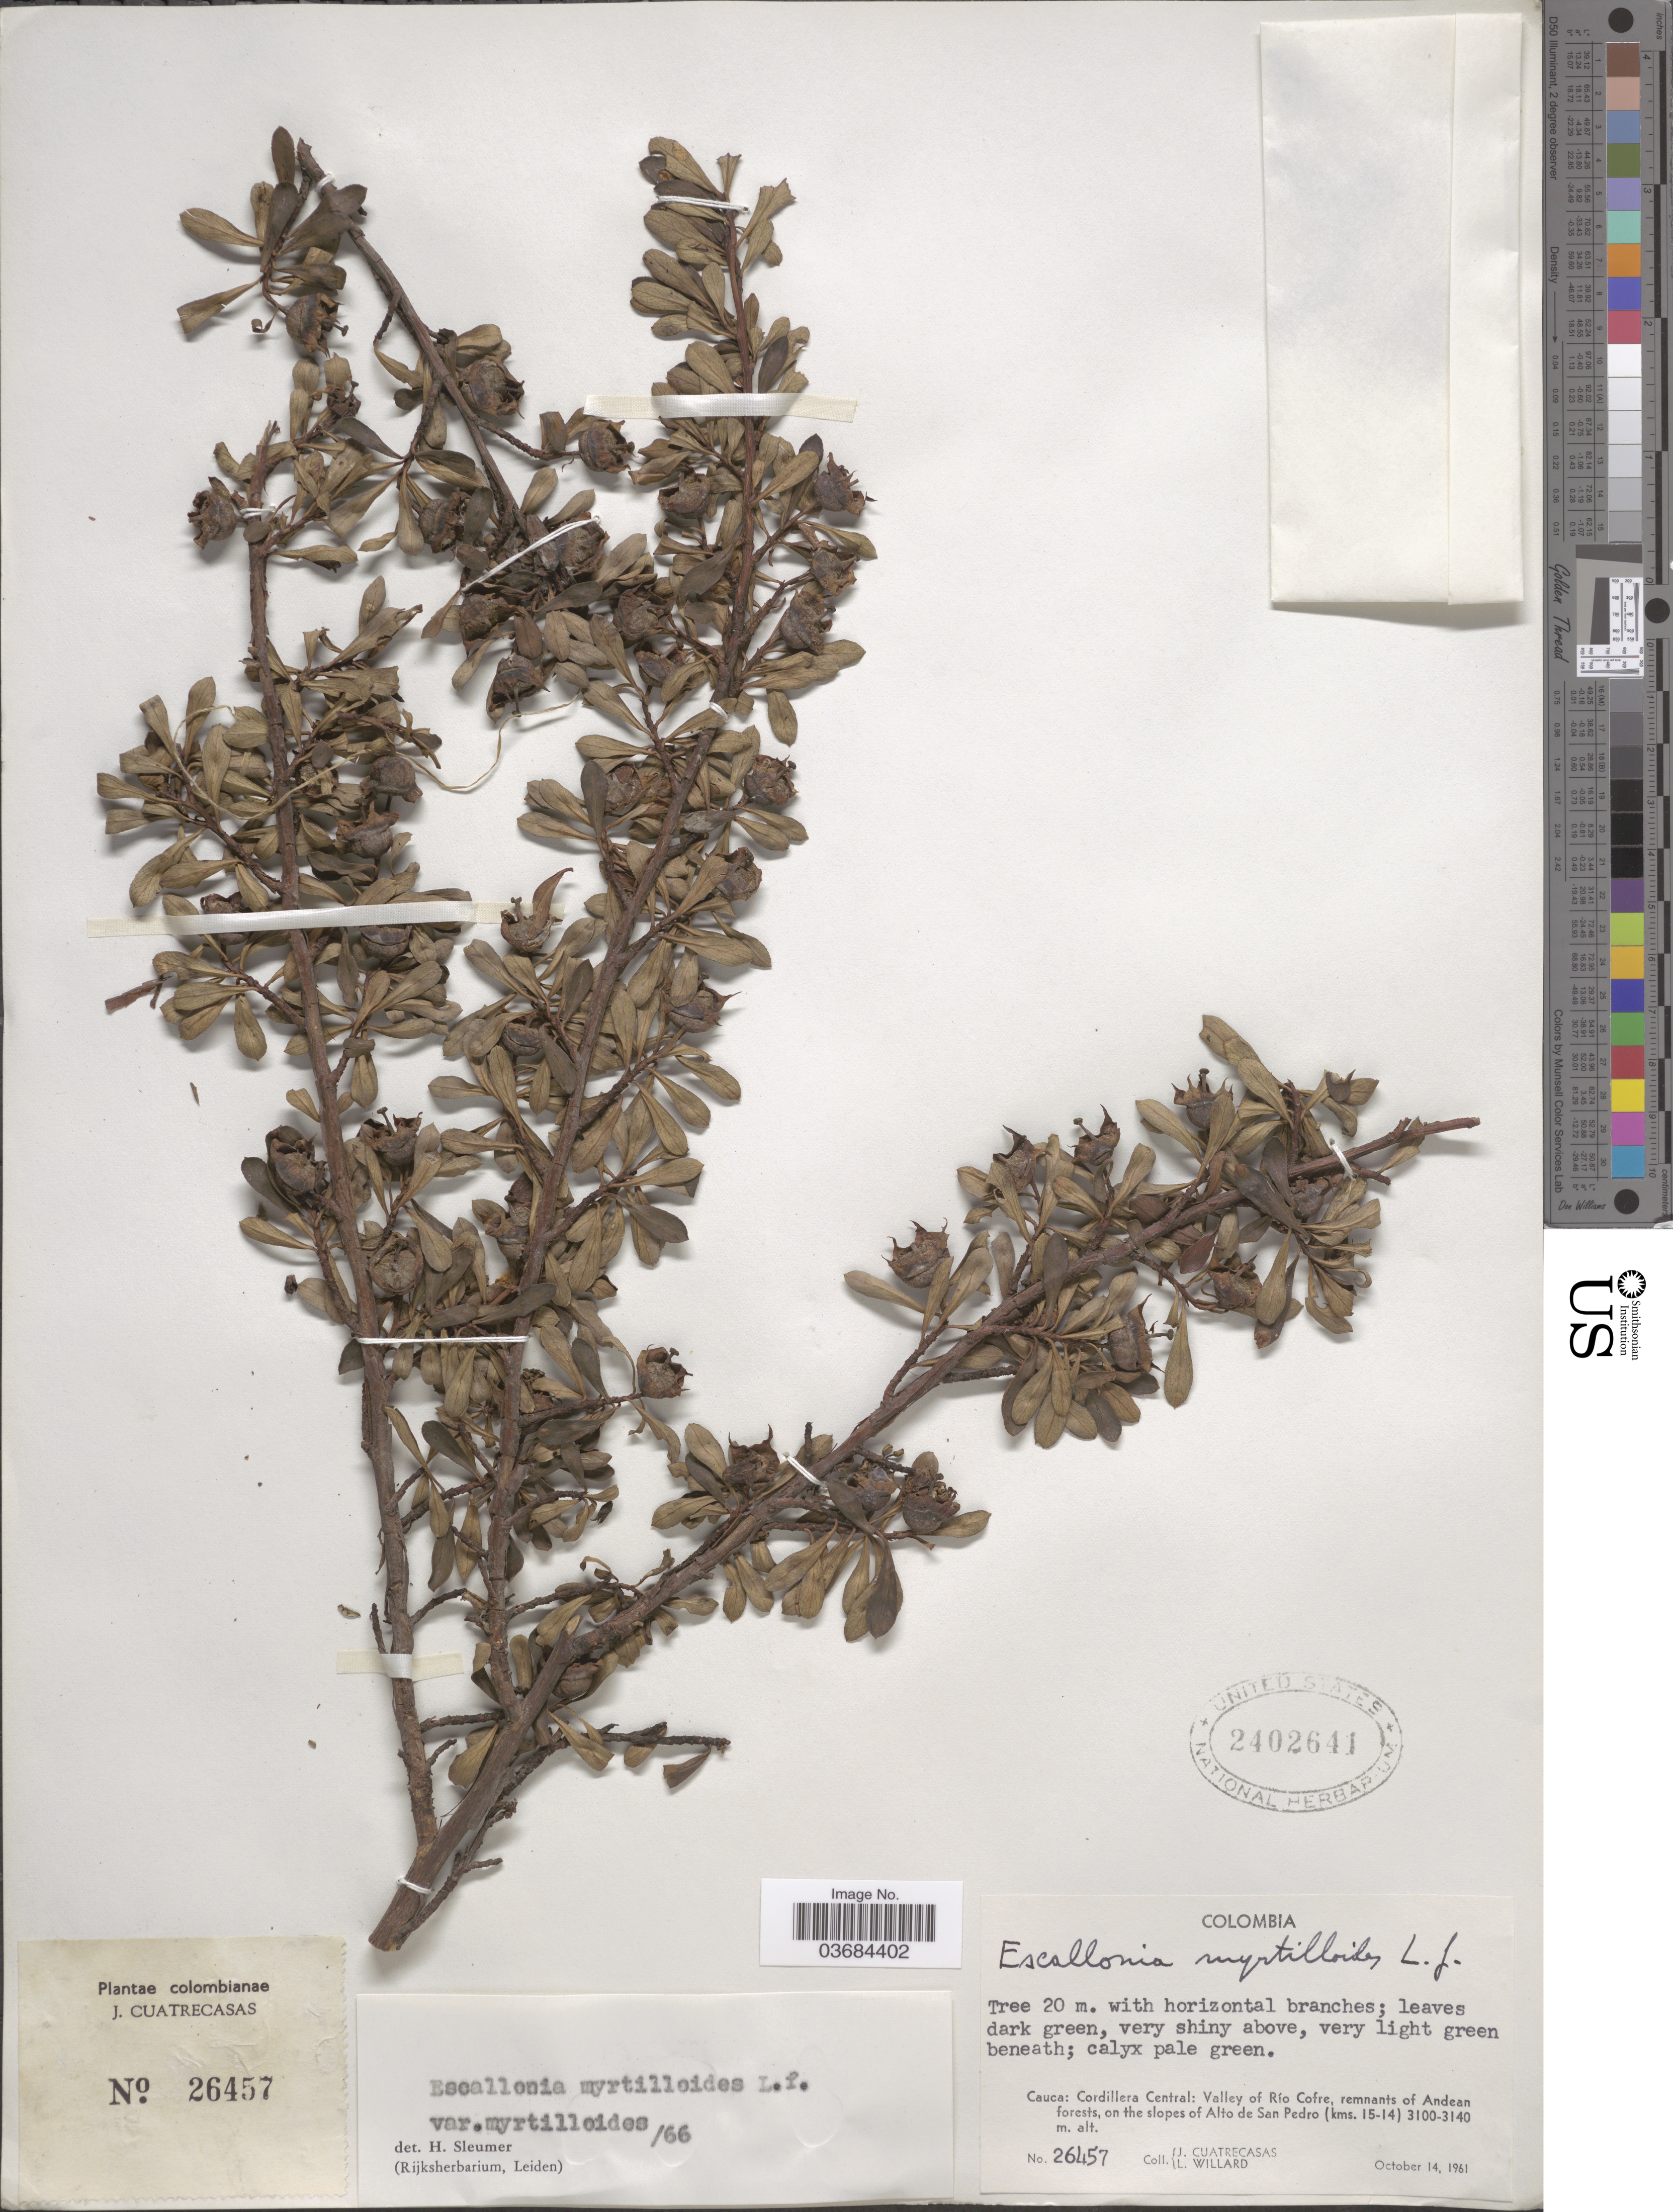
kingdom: Plantae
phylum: Tracheophyta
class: Magnoliopsida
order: Escalloniales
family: Escalloniaceae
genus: Escallonia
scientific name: Escallonia myrtilloides var. myrtilloides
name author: L. f.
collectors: J. Cuatrecasas & L. Willard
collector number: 26457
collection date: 1961-10-14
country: Colombia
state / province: Cauca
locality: Cordillera Central: Valley of Río Cofre, remnants of Andean forests, on the slopes of Alto de San Pedro (kms. 15-14).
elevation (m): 3100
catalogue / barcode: US 2402641